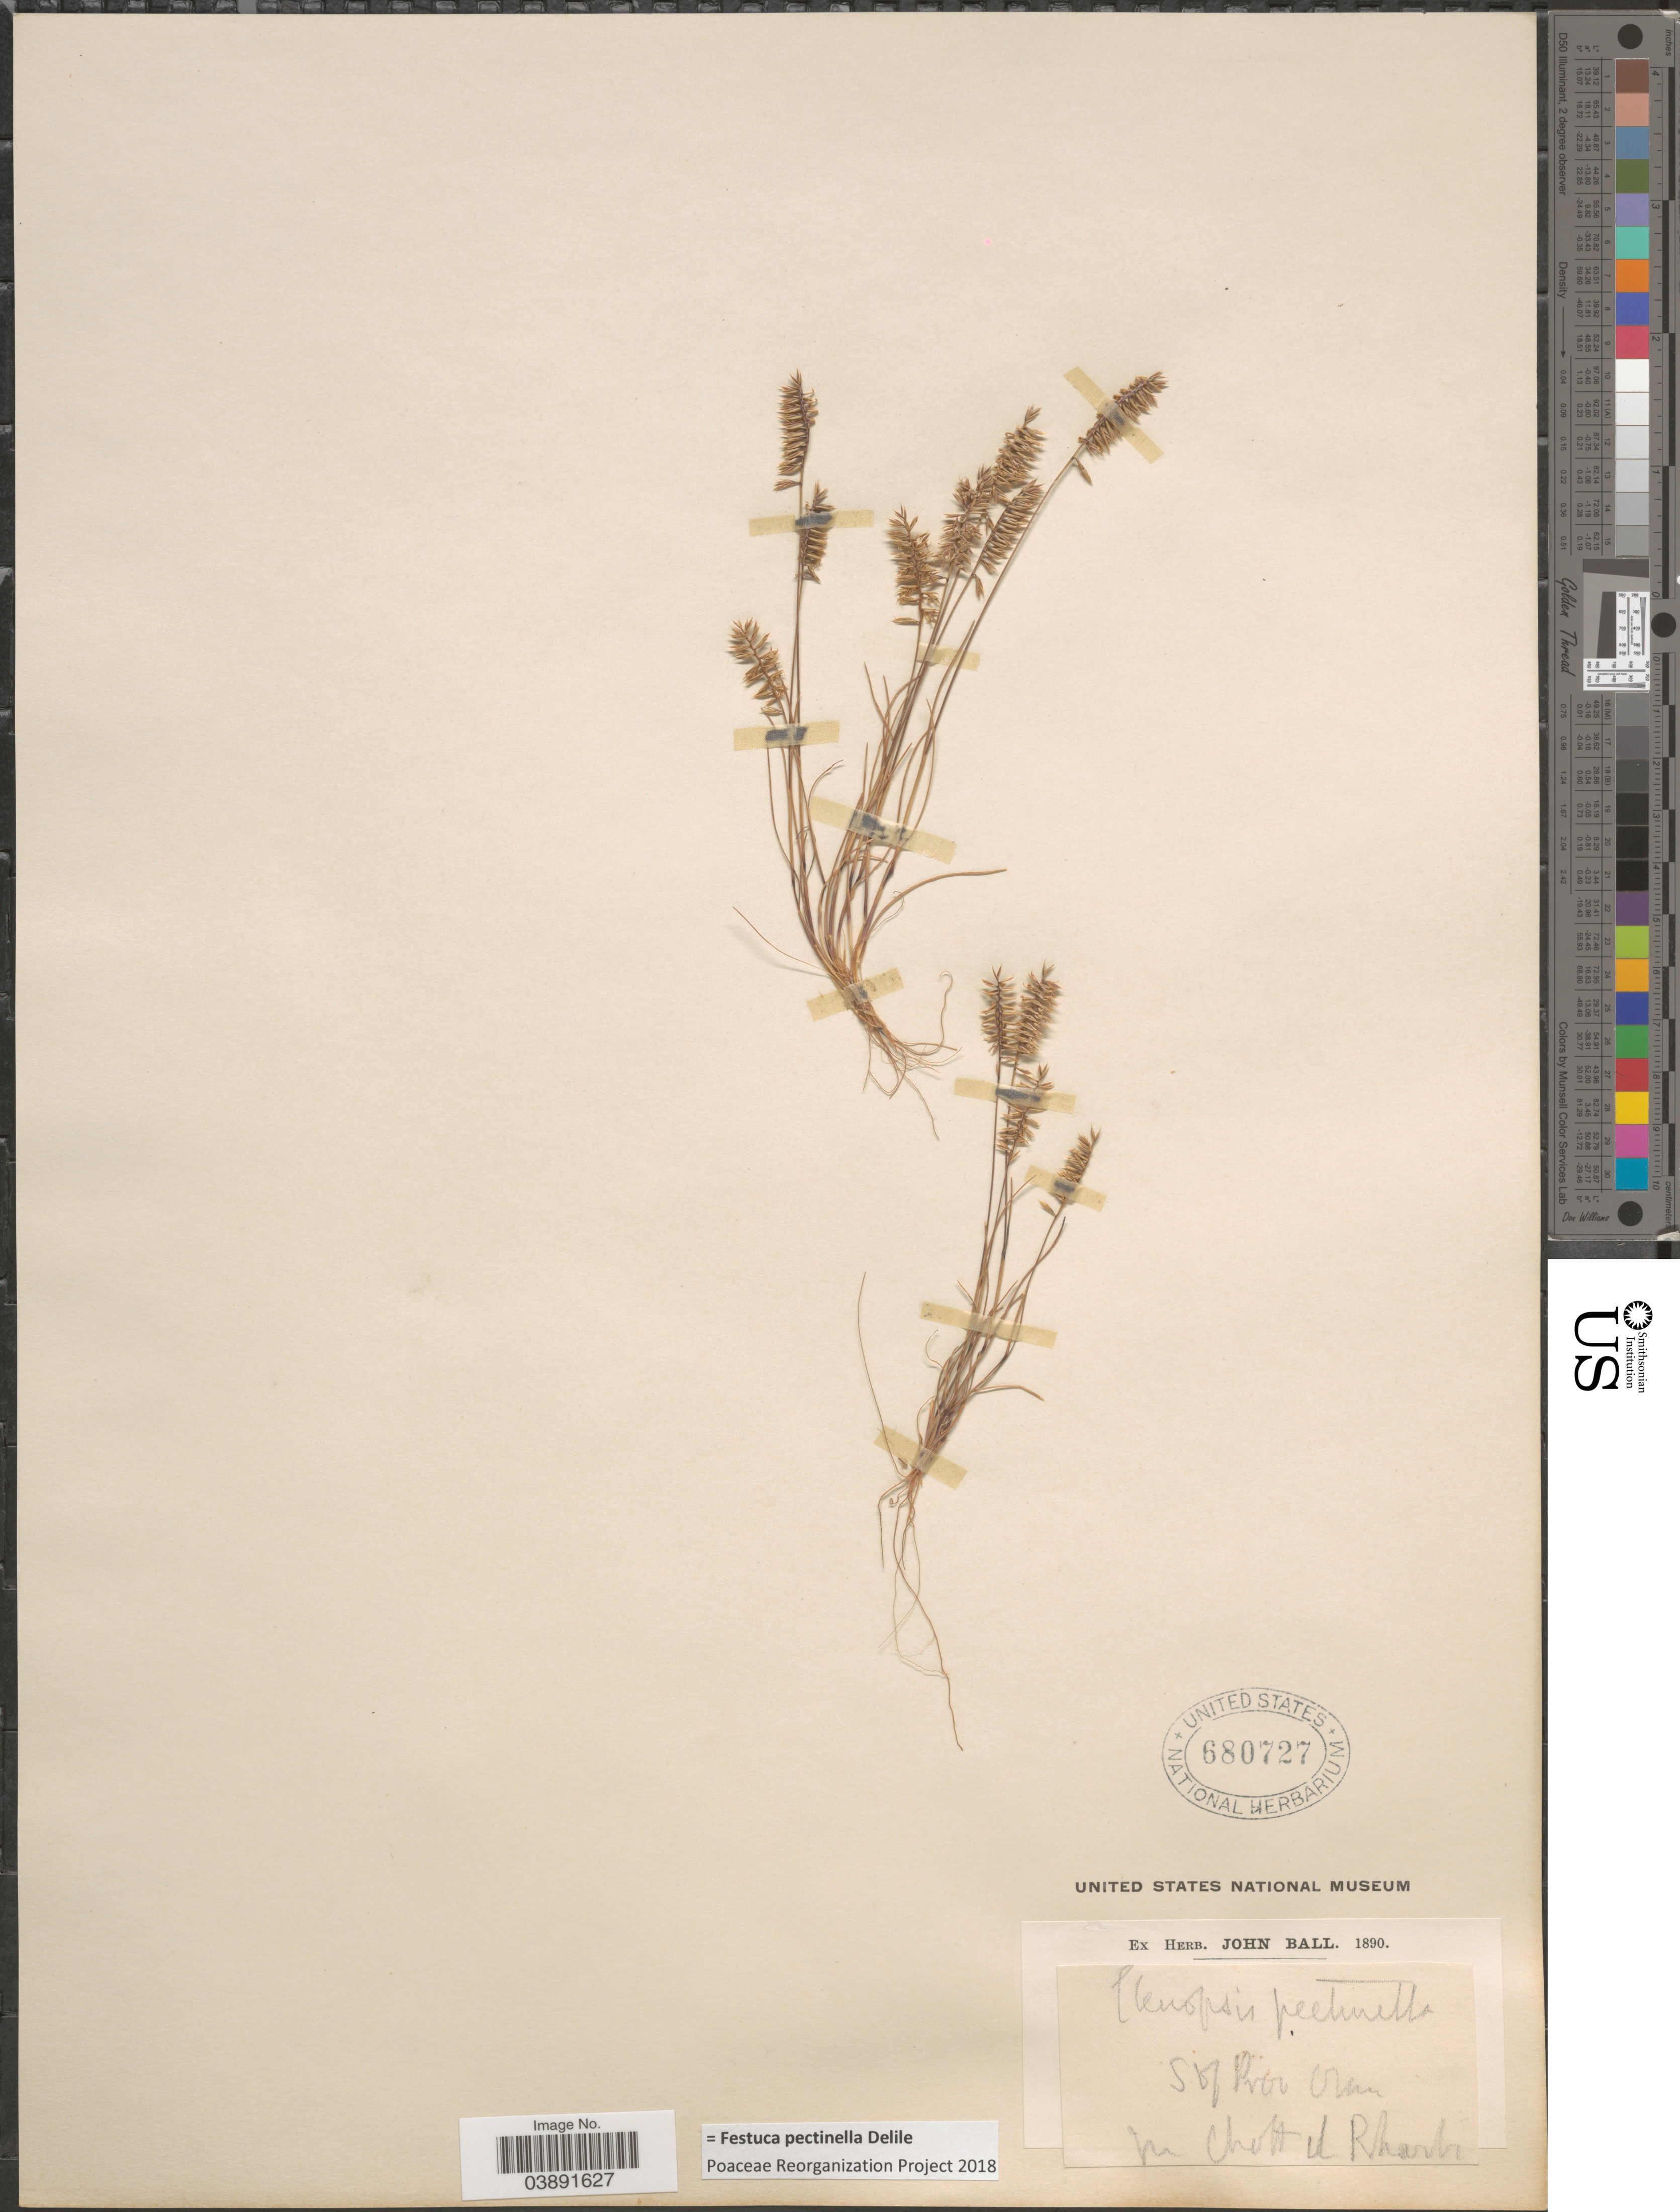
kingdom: Plantae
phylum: Tracheophyta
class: Liliopsida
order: Poales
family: Poaceae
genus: Festuca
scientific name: Festuca pectinella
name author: Delile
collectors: ex herb. John Ball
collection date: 1890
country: Algeria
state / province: Oran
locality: S of Prov Oran. Pr. Chot in Rharbi.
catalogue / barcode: US 680727